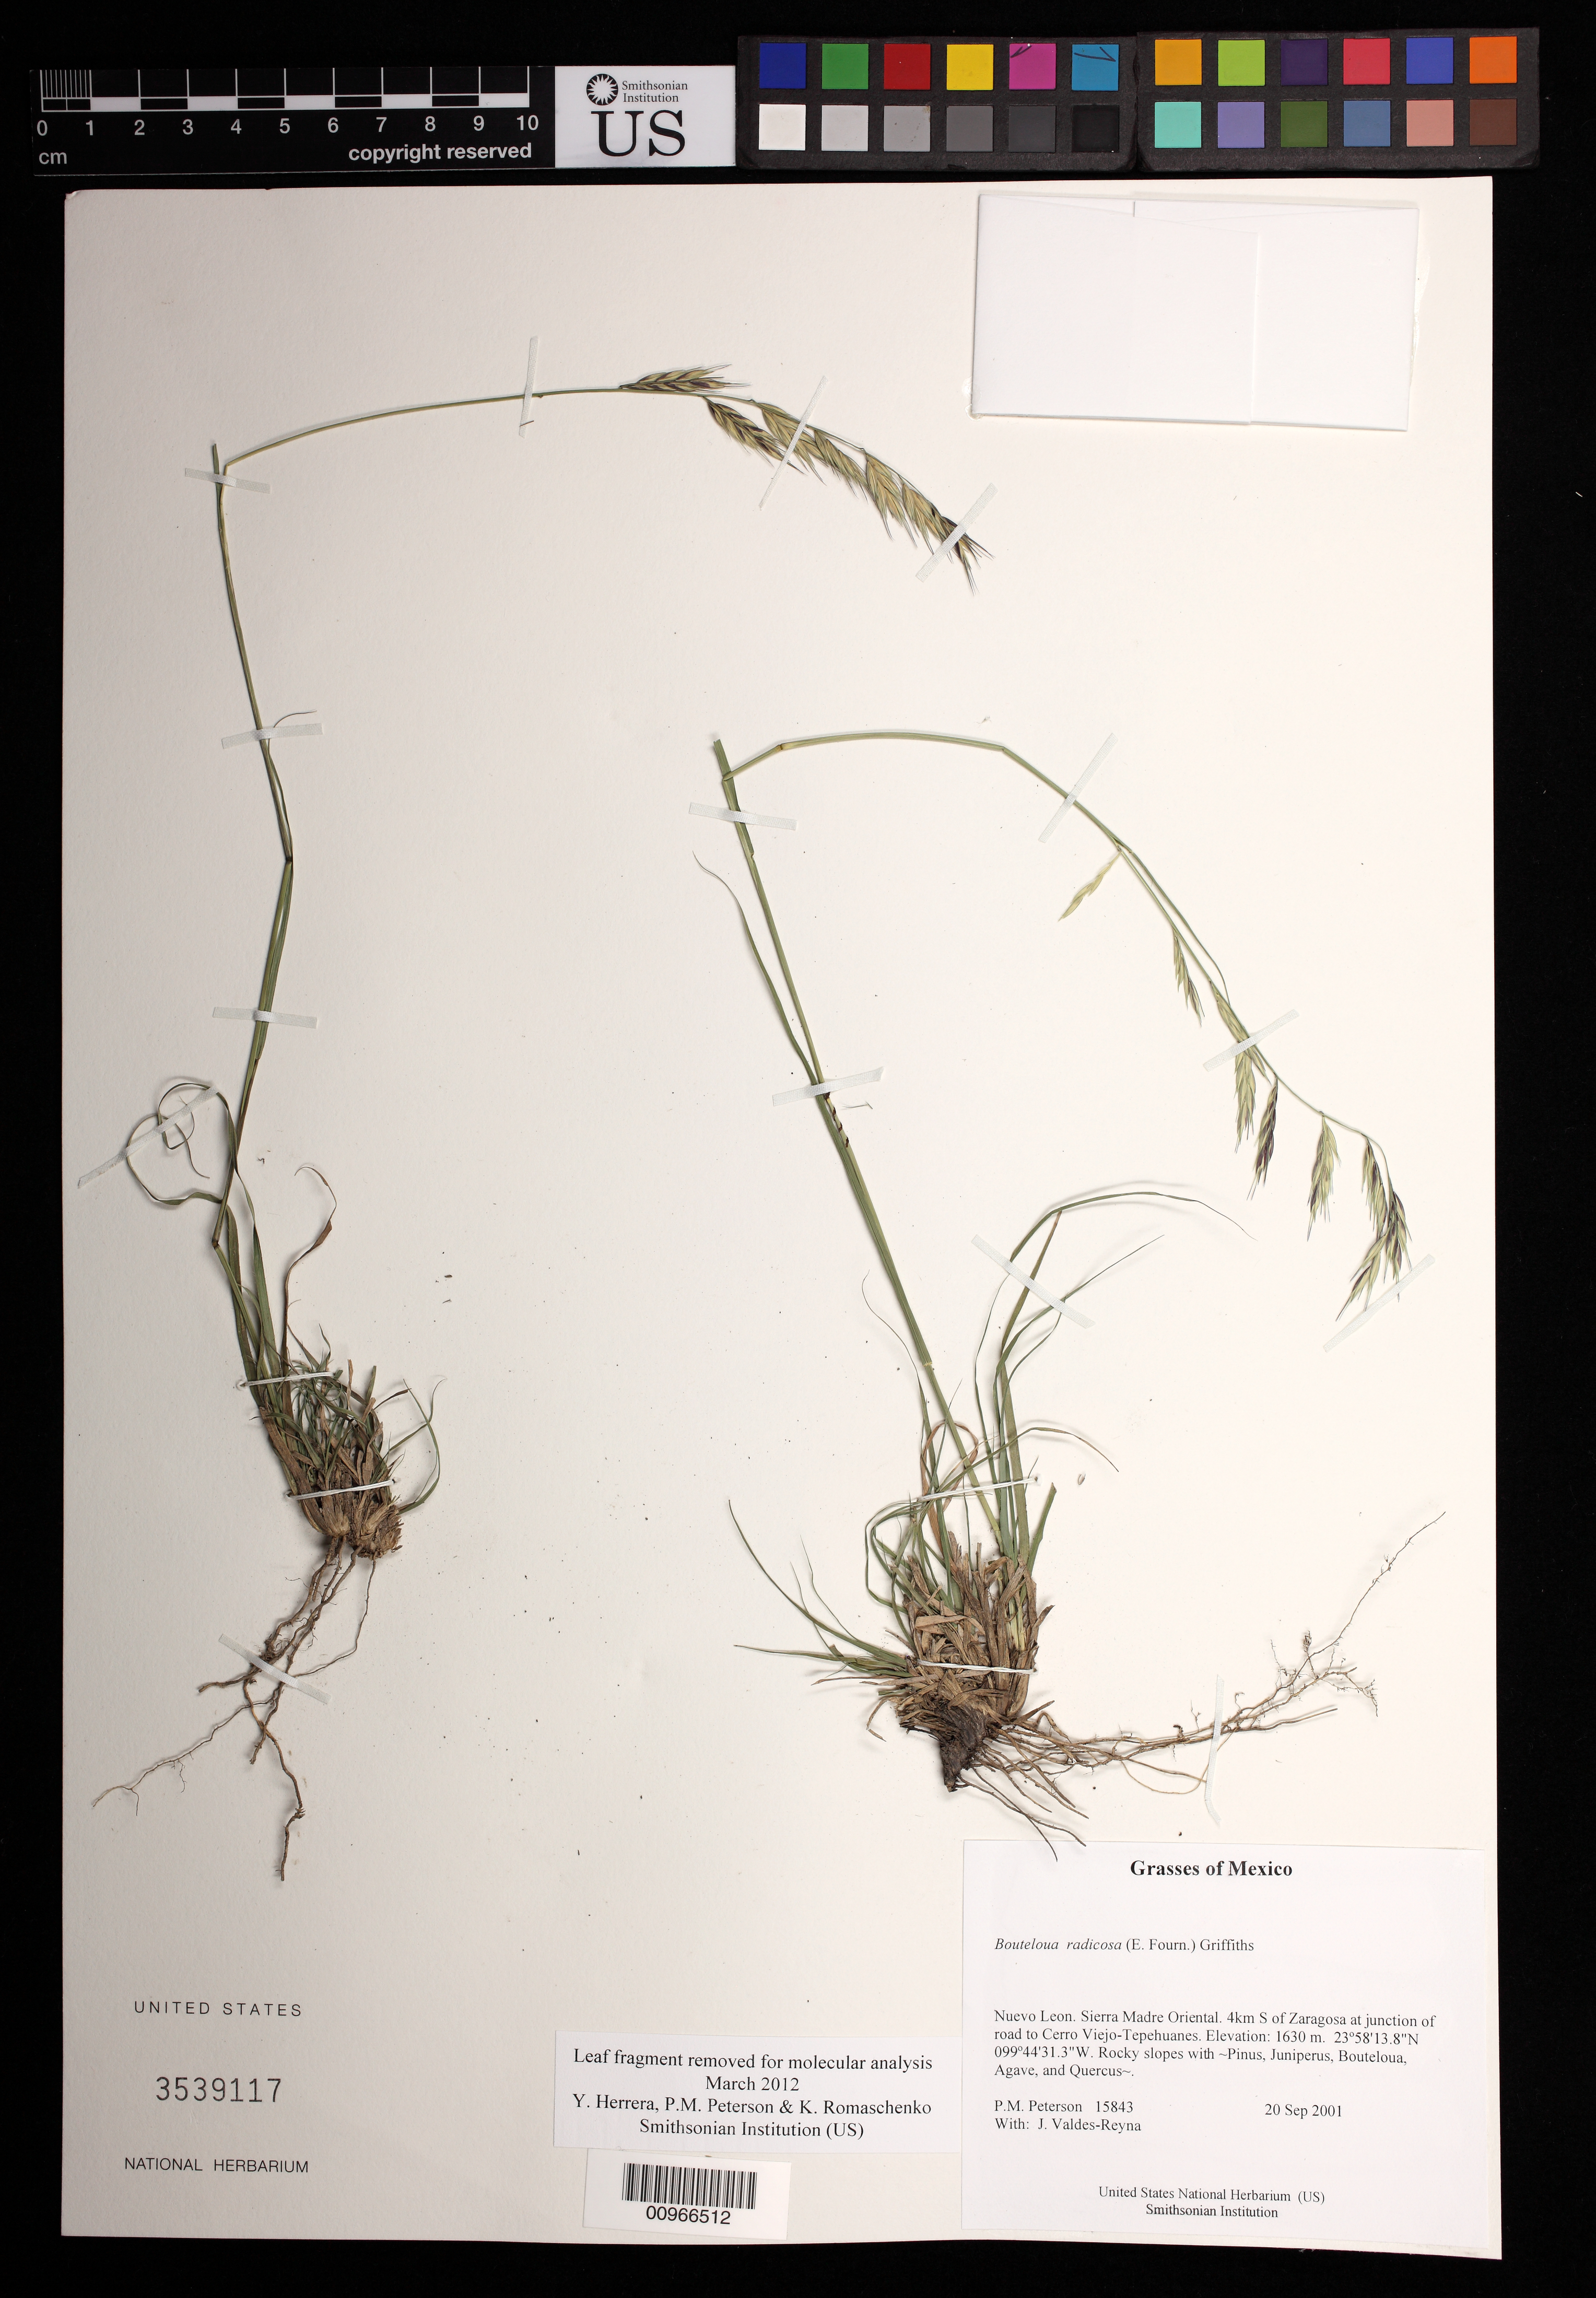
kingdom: Plantae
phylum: Tracheophyta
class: Liliopsida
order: Poales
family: Poaceae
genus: Bouteloua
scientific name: Bouteloua radicosa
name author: (E. Fourn.) Griffiths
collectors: P. M. Peterson & J. Valdés-Reyna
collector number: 15843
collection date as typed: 20 Sep 2001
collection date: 2001-09-20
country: Mexico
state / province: Nuevo León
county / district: Sierra Madre Oriental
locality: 4km S of Zaragosa at junction of road to Cerro Viejo-Tepehuanes.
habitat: Rocky slopes with ~Pinus, Juniperus, Bouteloua, Agave, and Quercus~.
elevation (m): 1630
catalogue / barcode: US 3539117